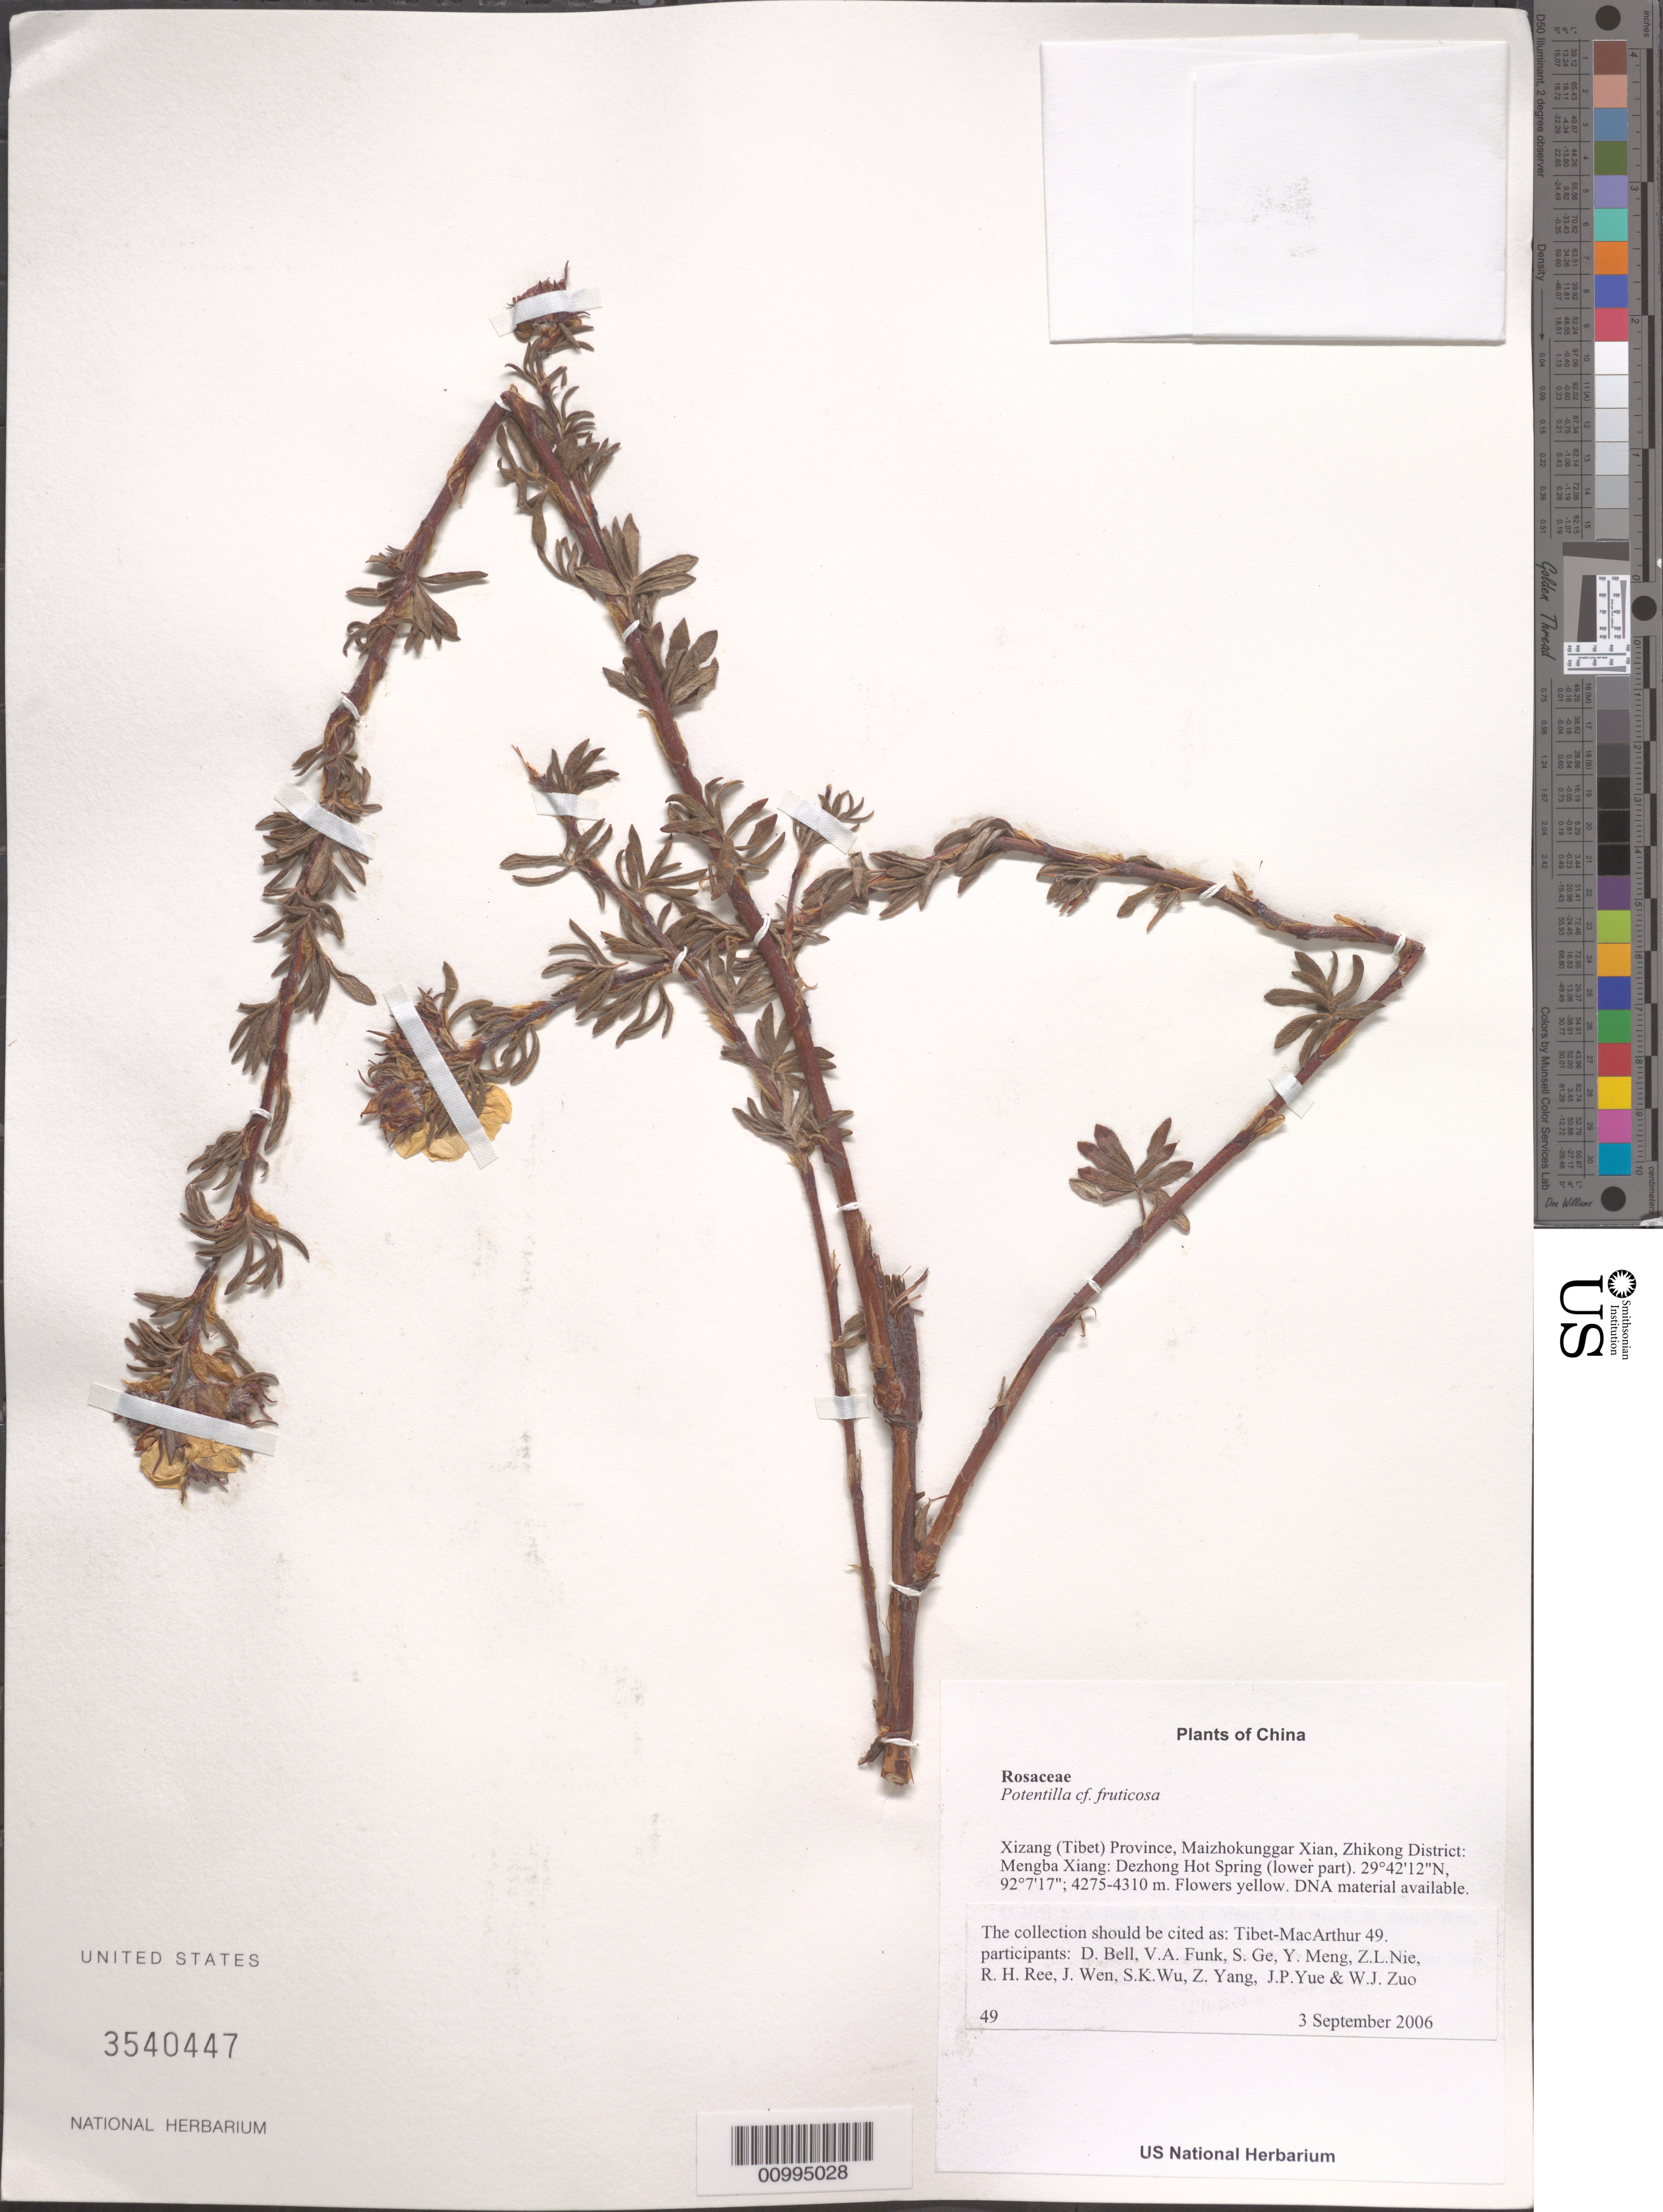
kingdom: Plantae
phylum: Tracheophyta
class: Magnoliopsida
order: Rosales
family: Rosaceae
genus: Dasiphora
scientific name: Dasiphora fruticosa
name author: (L.) Rydb.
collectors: Tibet-MacArthur, D. A. Bell, V. Funk, S. Ge, Y. Meng, Z. Nie, R. Ree, J. Wen, S. K. Wu, Z. Yang, J. Yue & W. Zuo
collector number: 49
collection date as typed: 03 Sep 2006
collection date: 2006-09-03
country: China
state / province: Xizang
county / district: Maizhokunggar Xian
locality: Zhikong District: Mengba Xiang:Dezhong Hot Spring (lower part).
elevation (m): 4275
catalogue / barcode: US 3540447